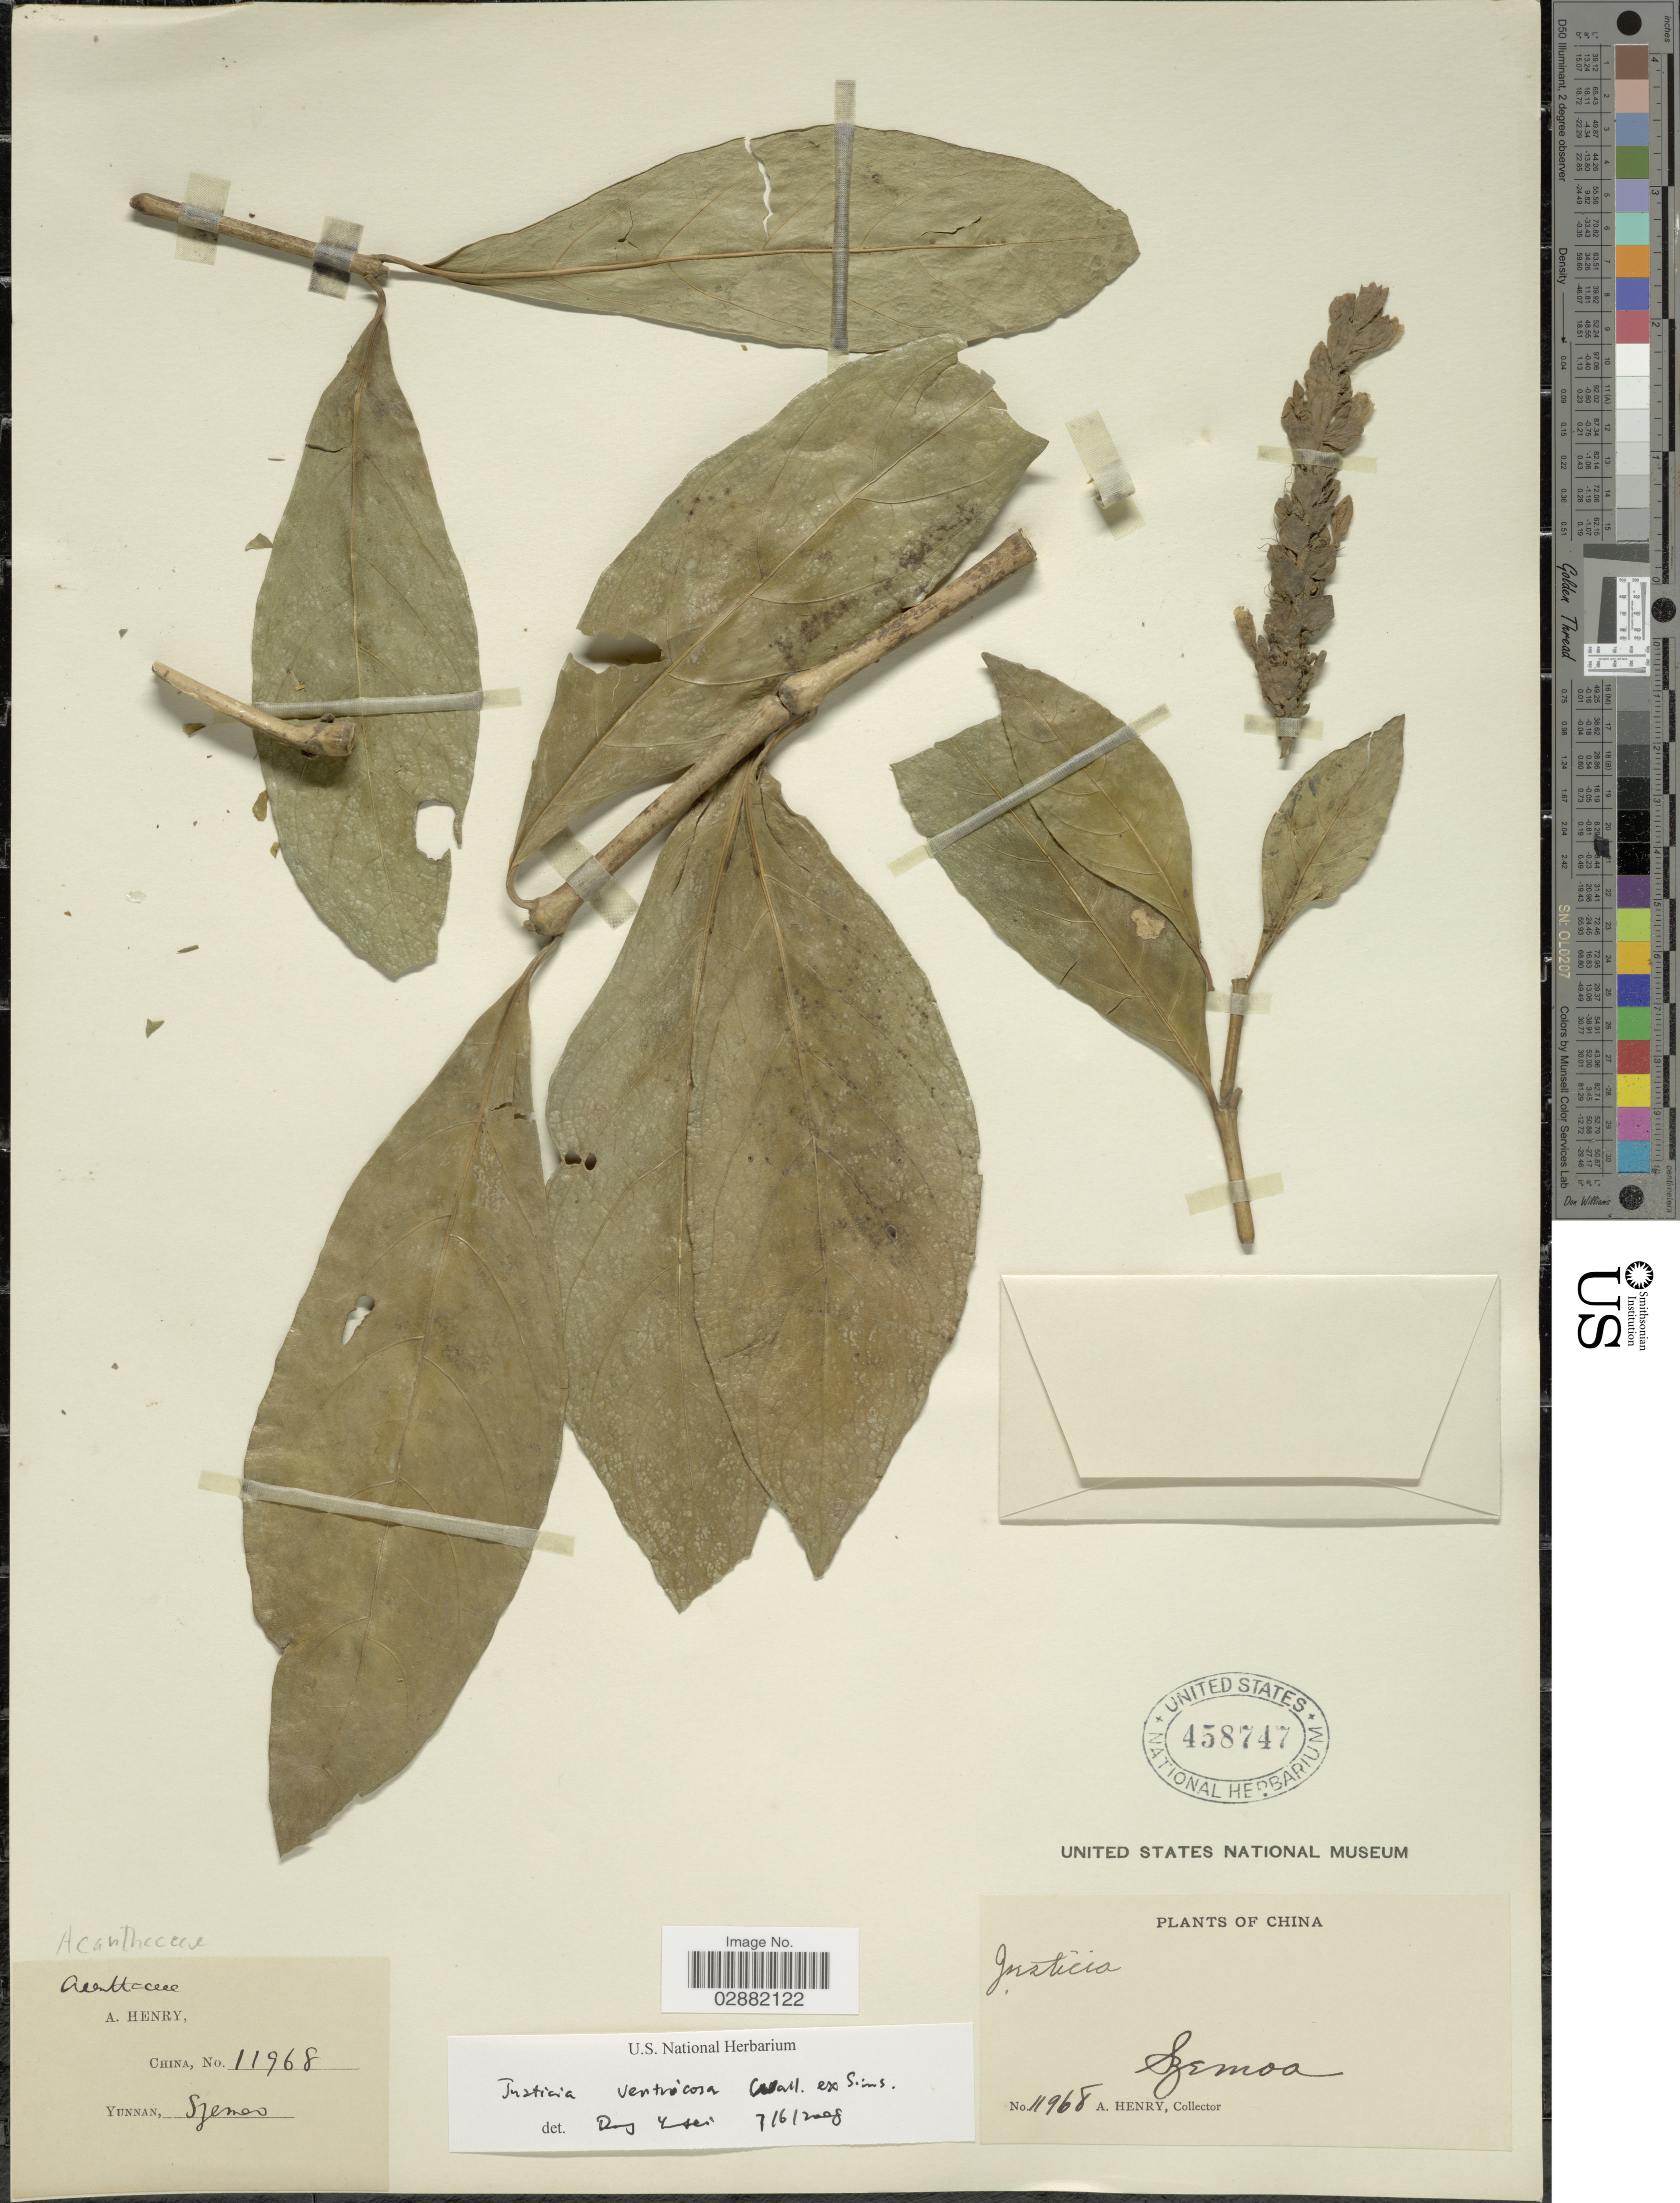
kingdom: Plantae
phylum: Tracheophyta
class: Magnoliopsida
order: Lamiales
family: Acanthaceae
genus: Justicia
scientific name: Justicia ventricosa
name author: Wall.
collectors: A. Henry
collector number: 11968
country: China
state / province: Yunnan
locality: Szemoa.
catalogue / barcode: US 458747